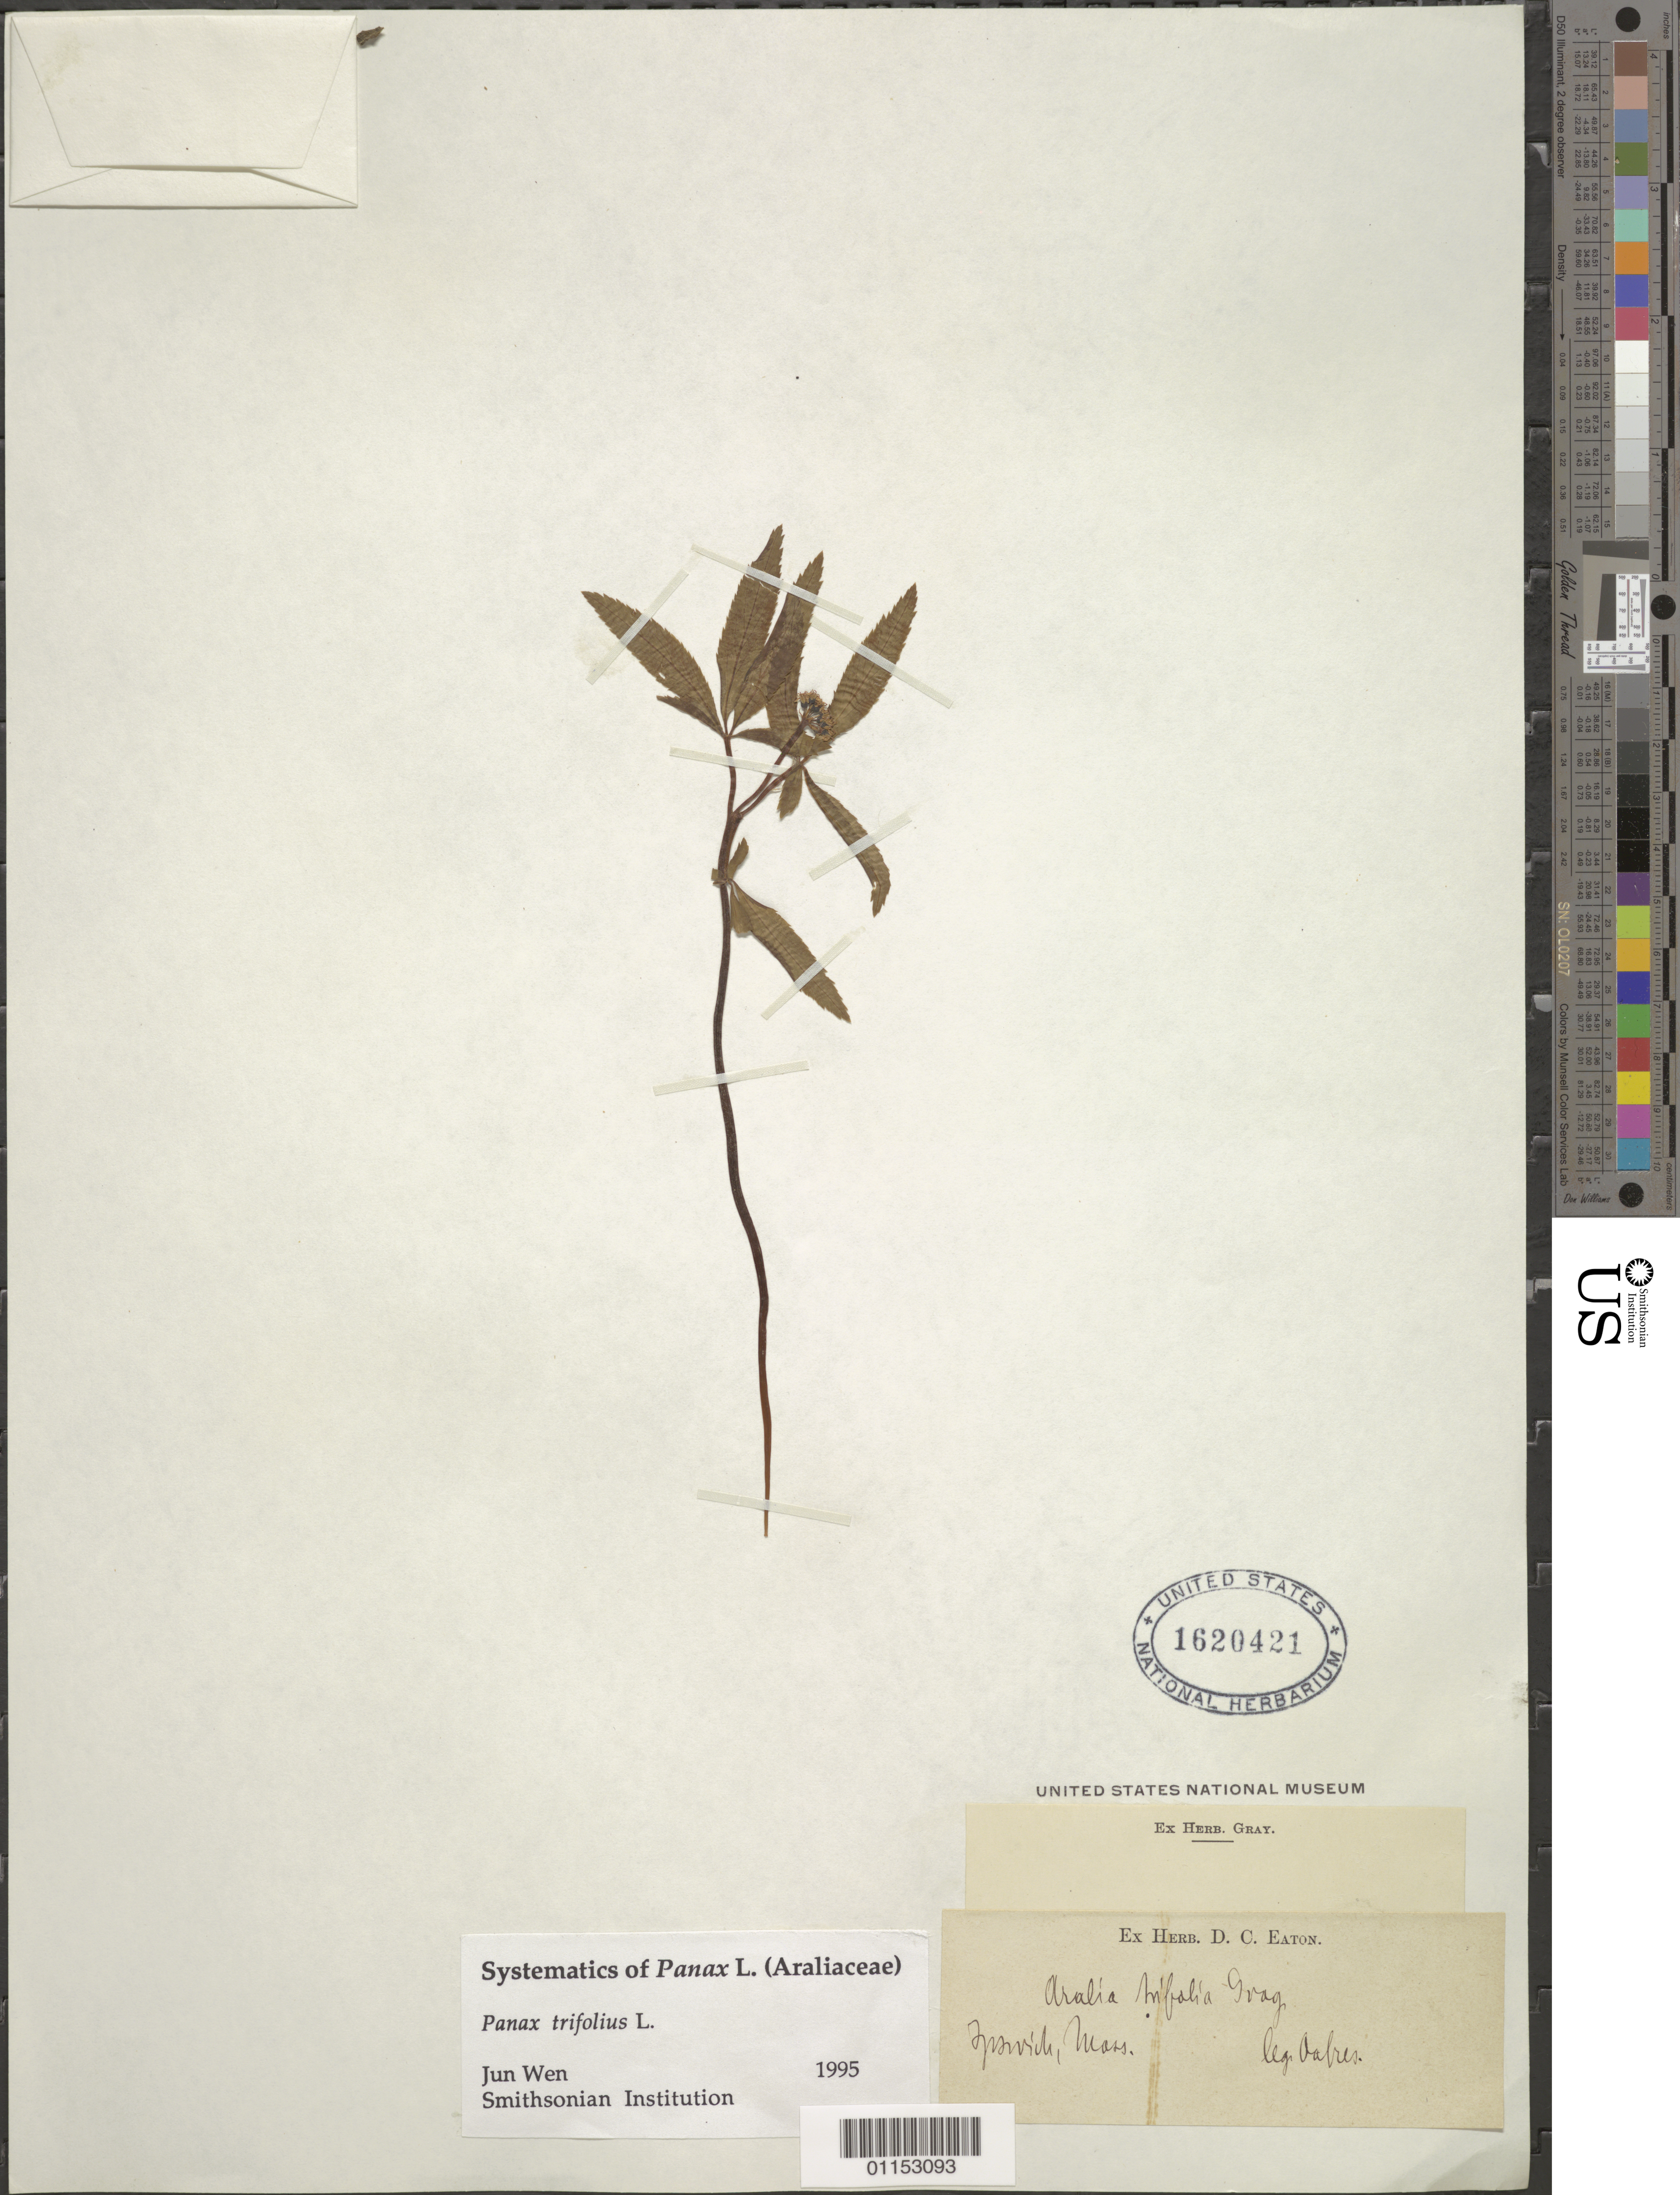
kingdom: Plantae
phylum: Tracheophyta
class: Magnoliopsida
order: Apiales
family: Araliaceae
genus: Panax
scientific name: Panax trifolius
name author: L.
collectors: D. C. Eaton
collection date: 1855/1890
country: United States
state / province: Massachusetts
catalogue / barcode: US 1620421